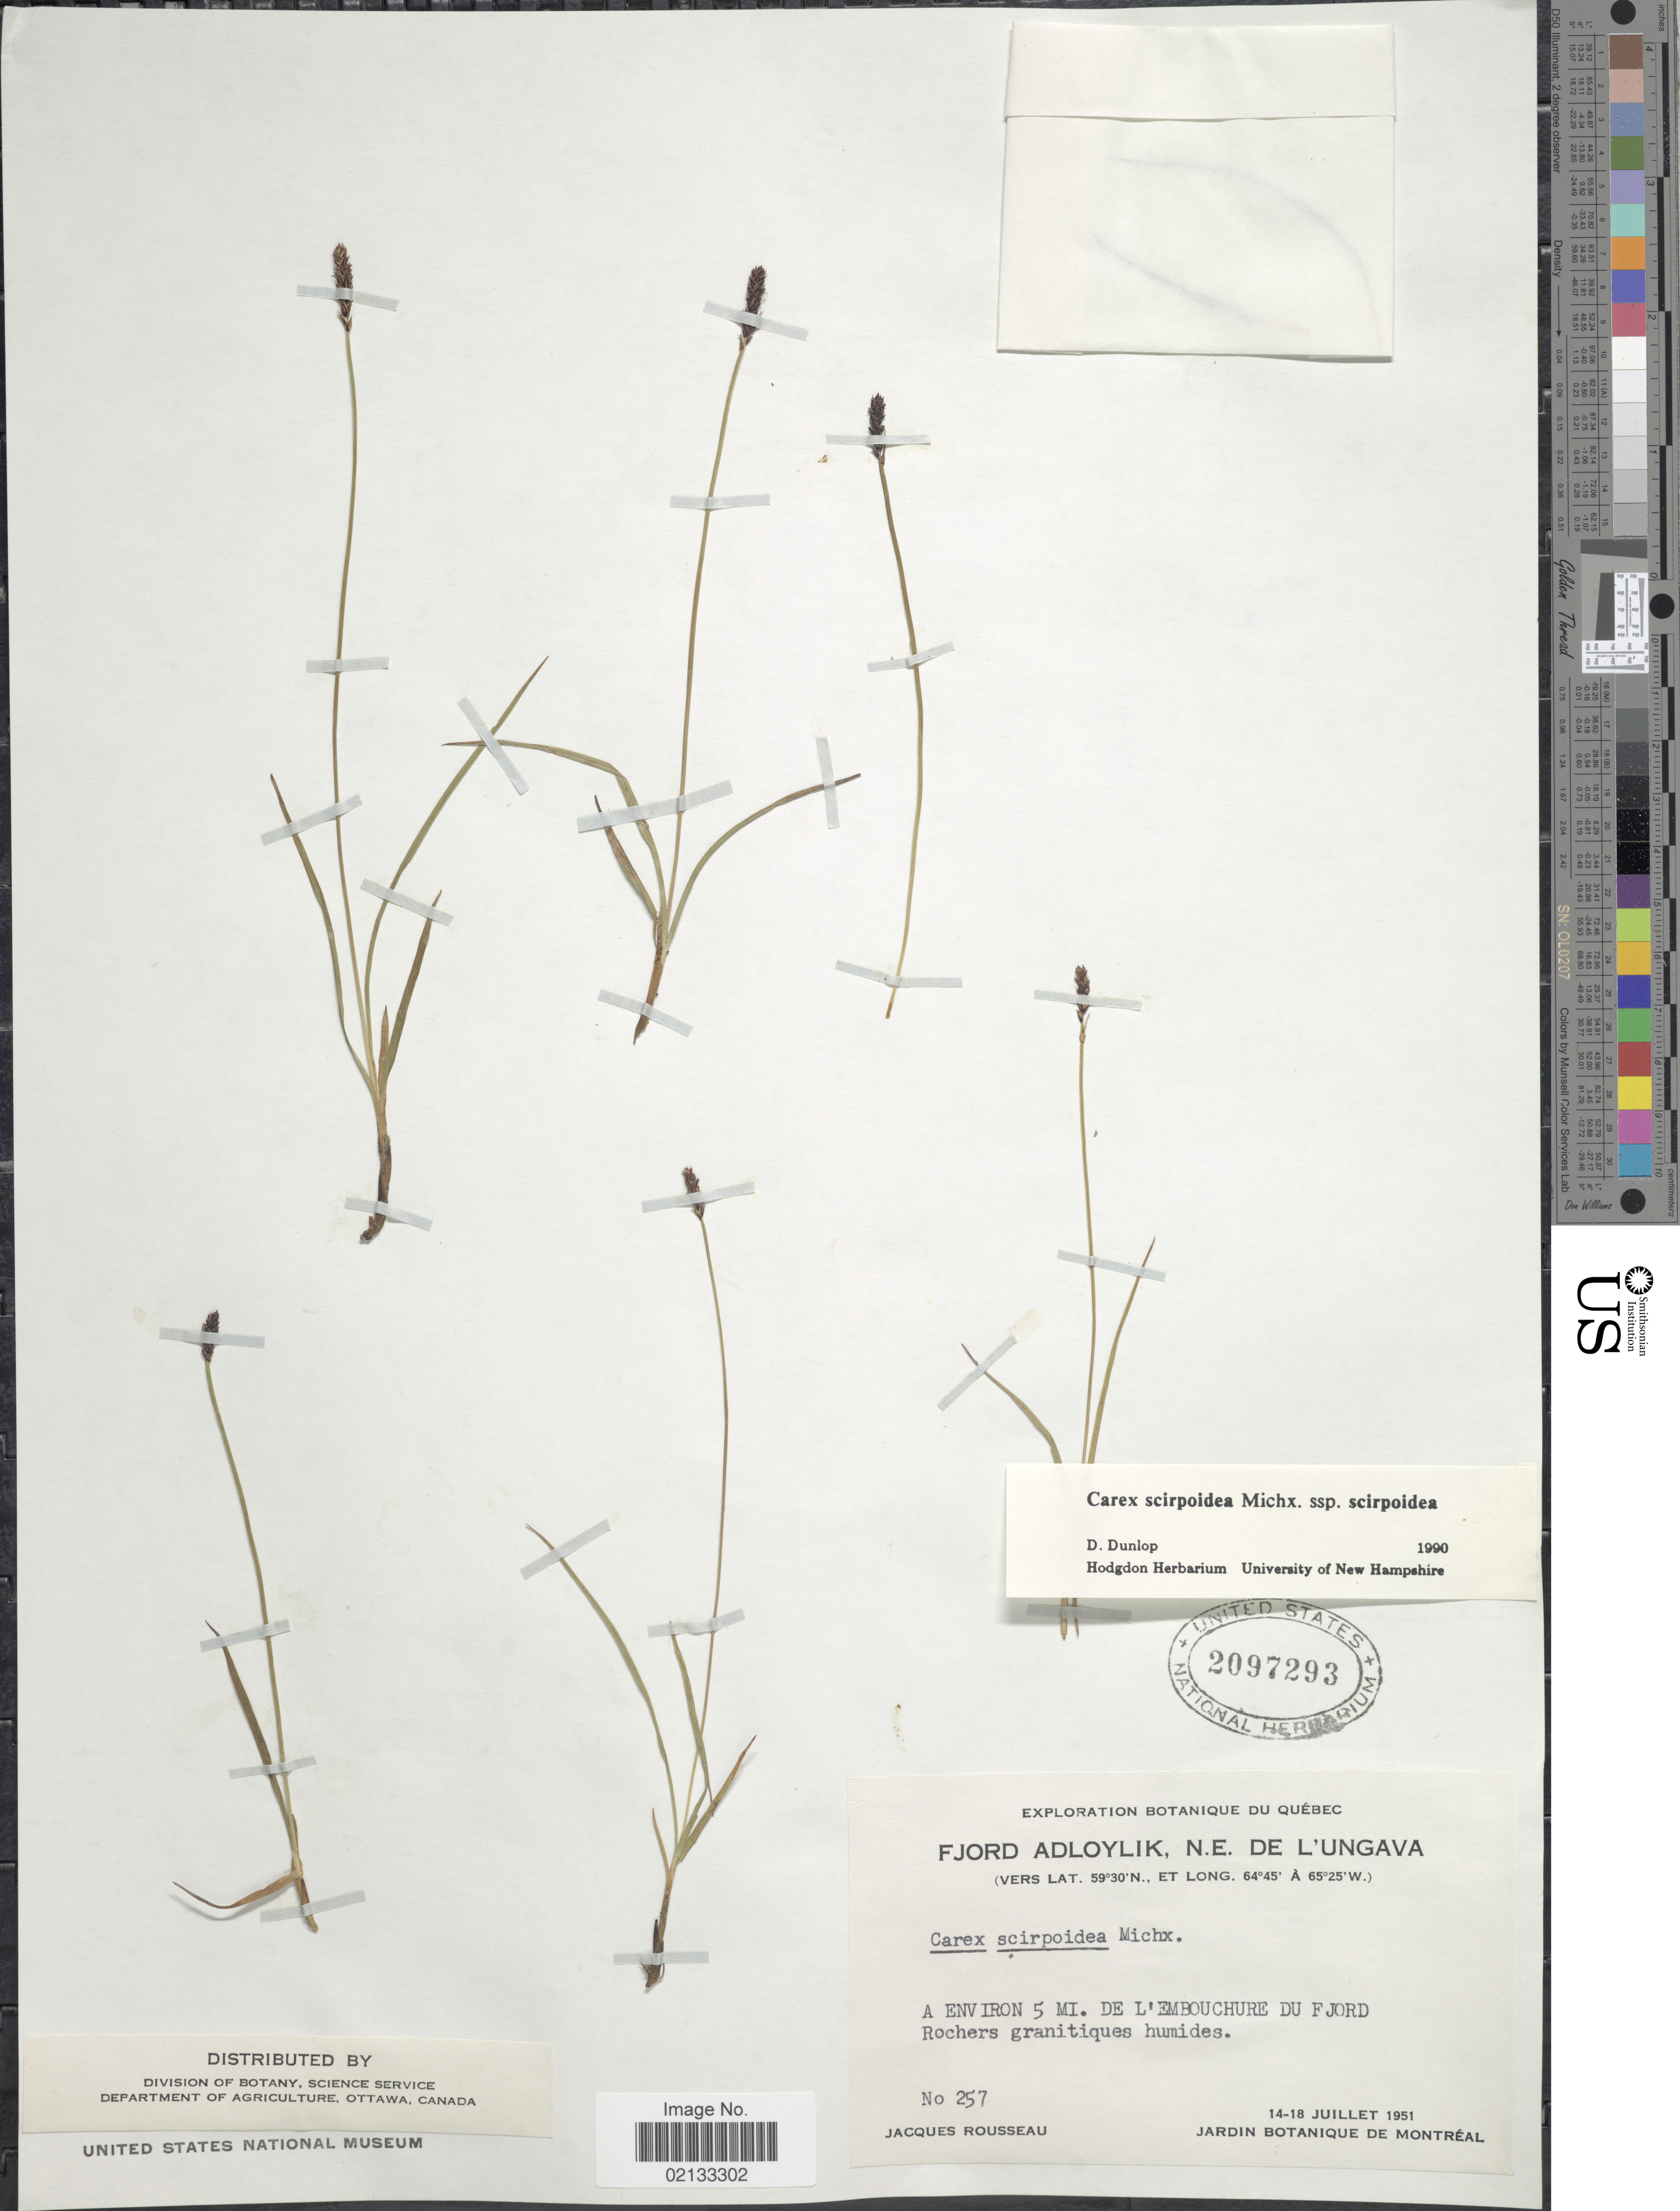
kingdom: Plantae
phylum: Tracheophyta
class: Liliopsida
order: Poales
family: Cyperaceae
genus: Carex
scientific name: Carex scirpoidea subsp. scirpoidea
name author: Michx.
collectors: J. Rousseau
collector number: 257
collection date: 1951-07-14/1951-07-18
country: Canada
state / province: Quebec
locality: Fjord Adloylik, NE De L'Ungava, A Environ 5 mi de L'Embouchure Du Fjord, Rochers granitiques humides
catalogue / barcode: US 2097293